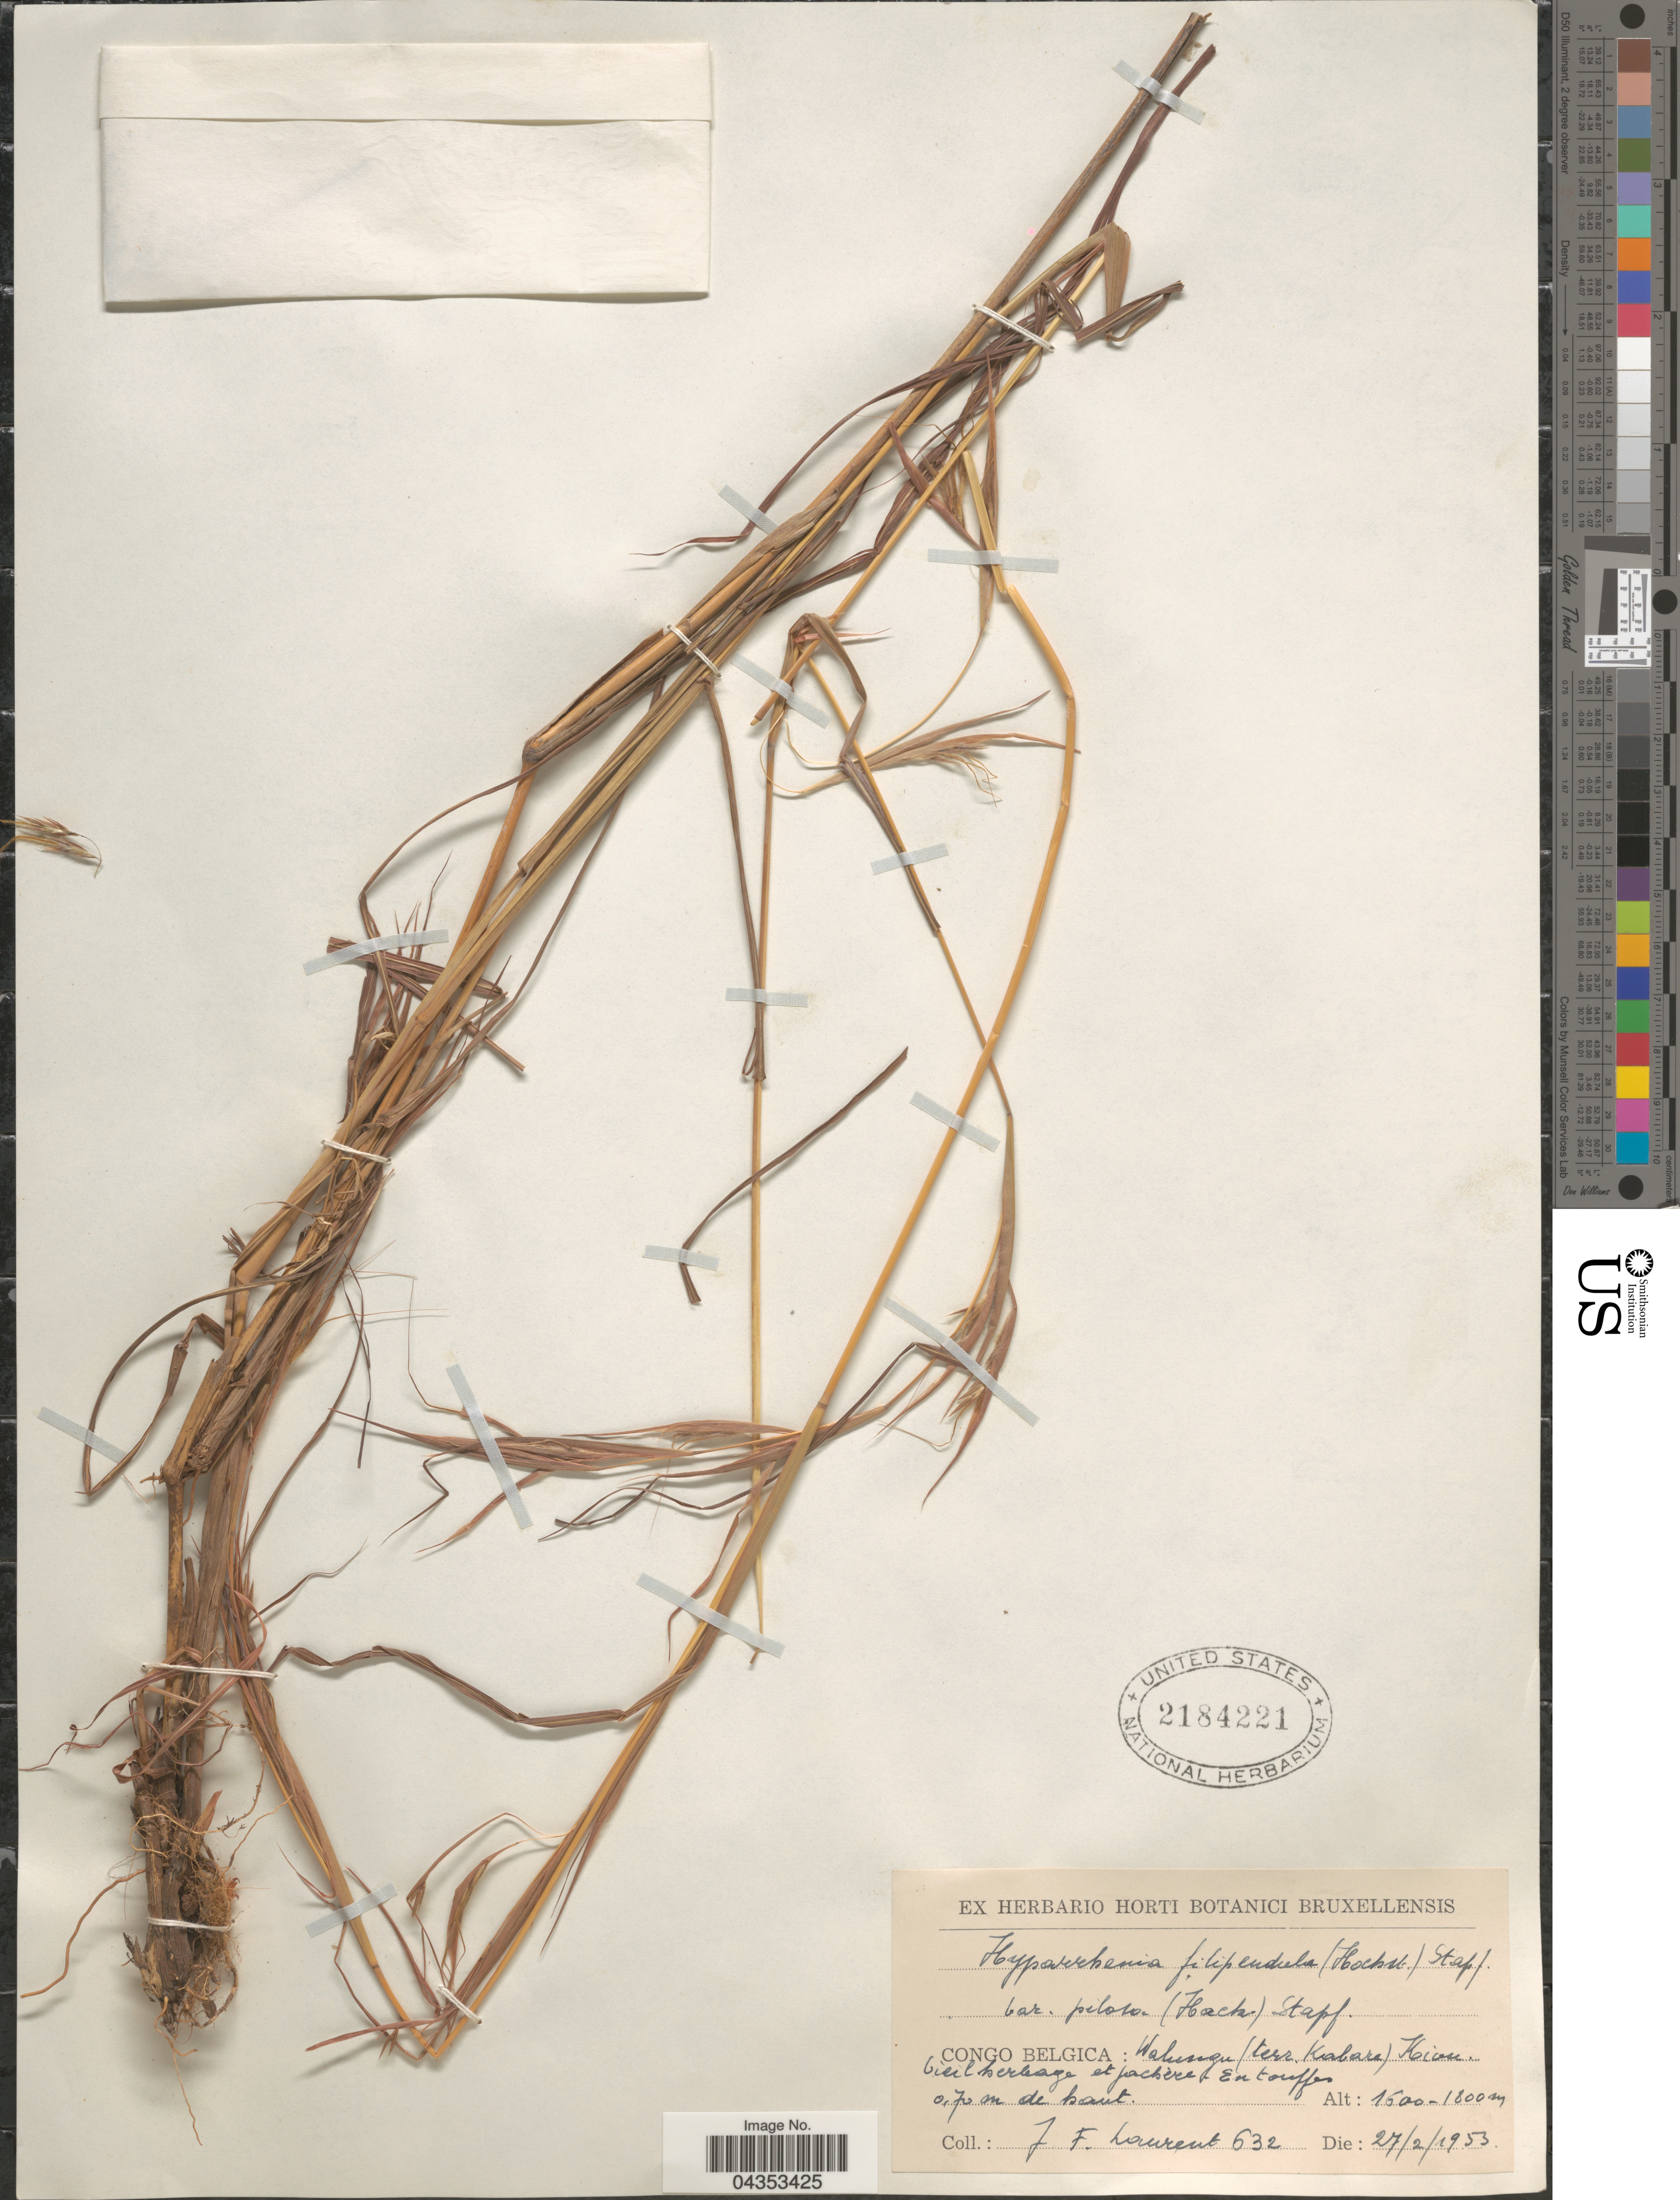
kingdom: Plantae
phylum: Tracheophyta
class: Liliopsida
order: Poales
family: Poaceae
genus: Hyparrhenia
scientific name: Hyparrhenia filipendula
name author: (Hochr.) Stapf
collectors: J. Laurent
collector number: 632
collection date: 1953-02-27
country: Congo, Democratic Republic of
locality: Congo Belgica: Walungu (terr. Kalare) Kiou.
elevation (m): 1500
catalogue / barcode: US 2184221